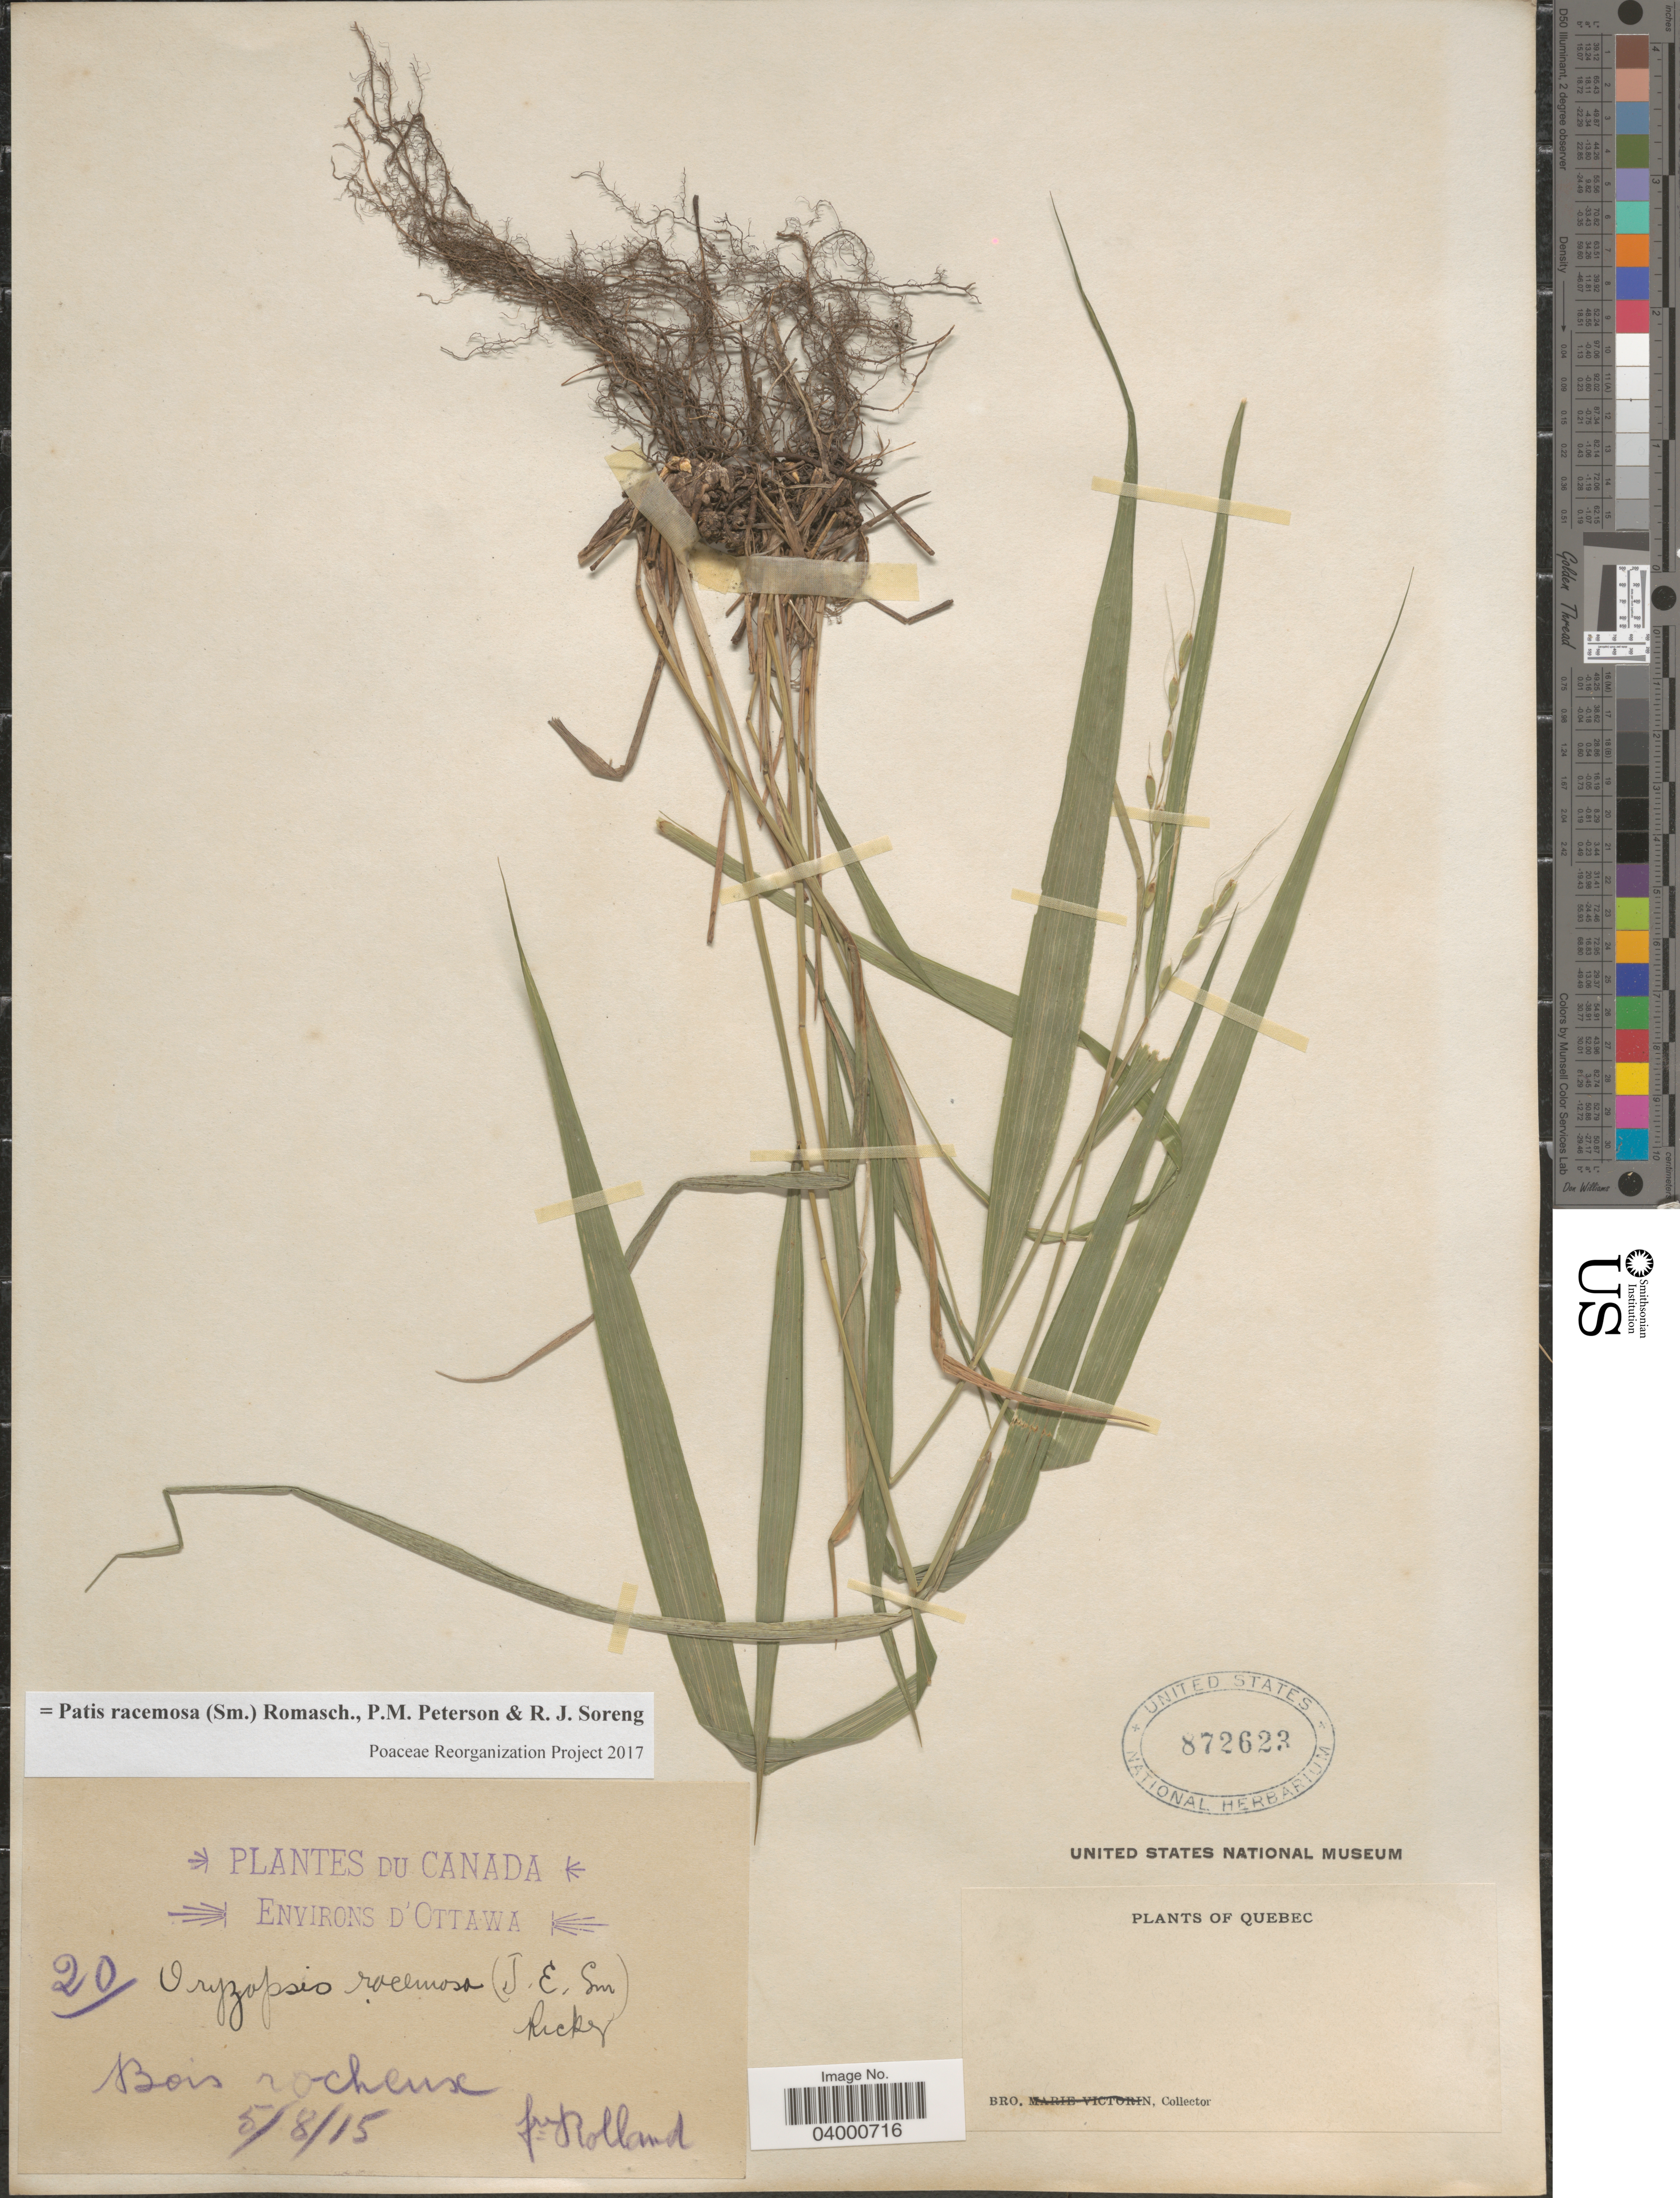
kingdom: Plantae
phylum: Tracheophyta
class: Liliopsida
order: Poales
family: Poaceae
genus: Patis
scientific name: Patis racemosa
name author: (Sm.) Romasch. et al.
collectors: B. Rolland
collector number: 20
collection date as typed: Transcribed d/m/y: 5/8/15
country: Canada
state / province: Ontario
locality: Environs d' Ottawa. Bois rochense.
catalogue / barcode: US 872623